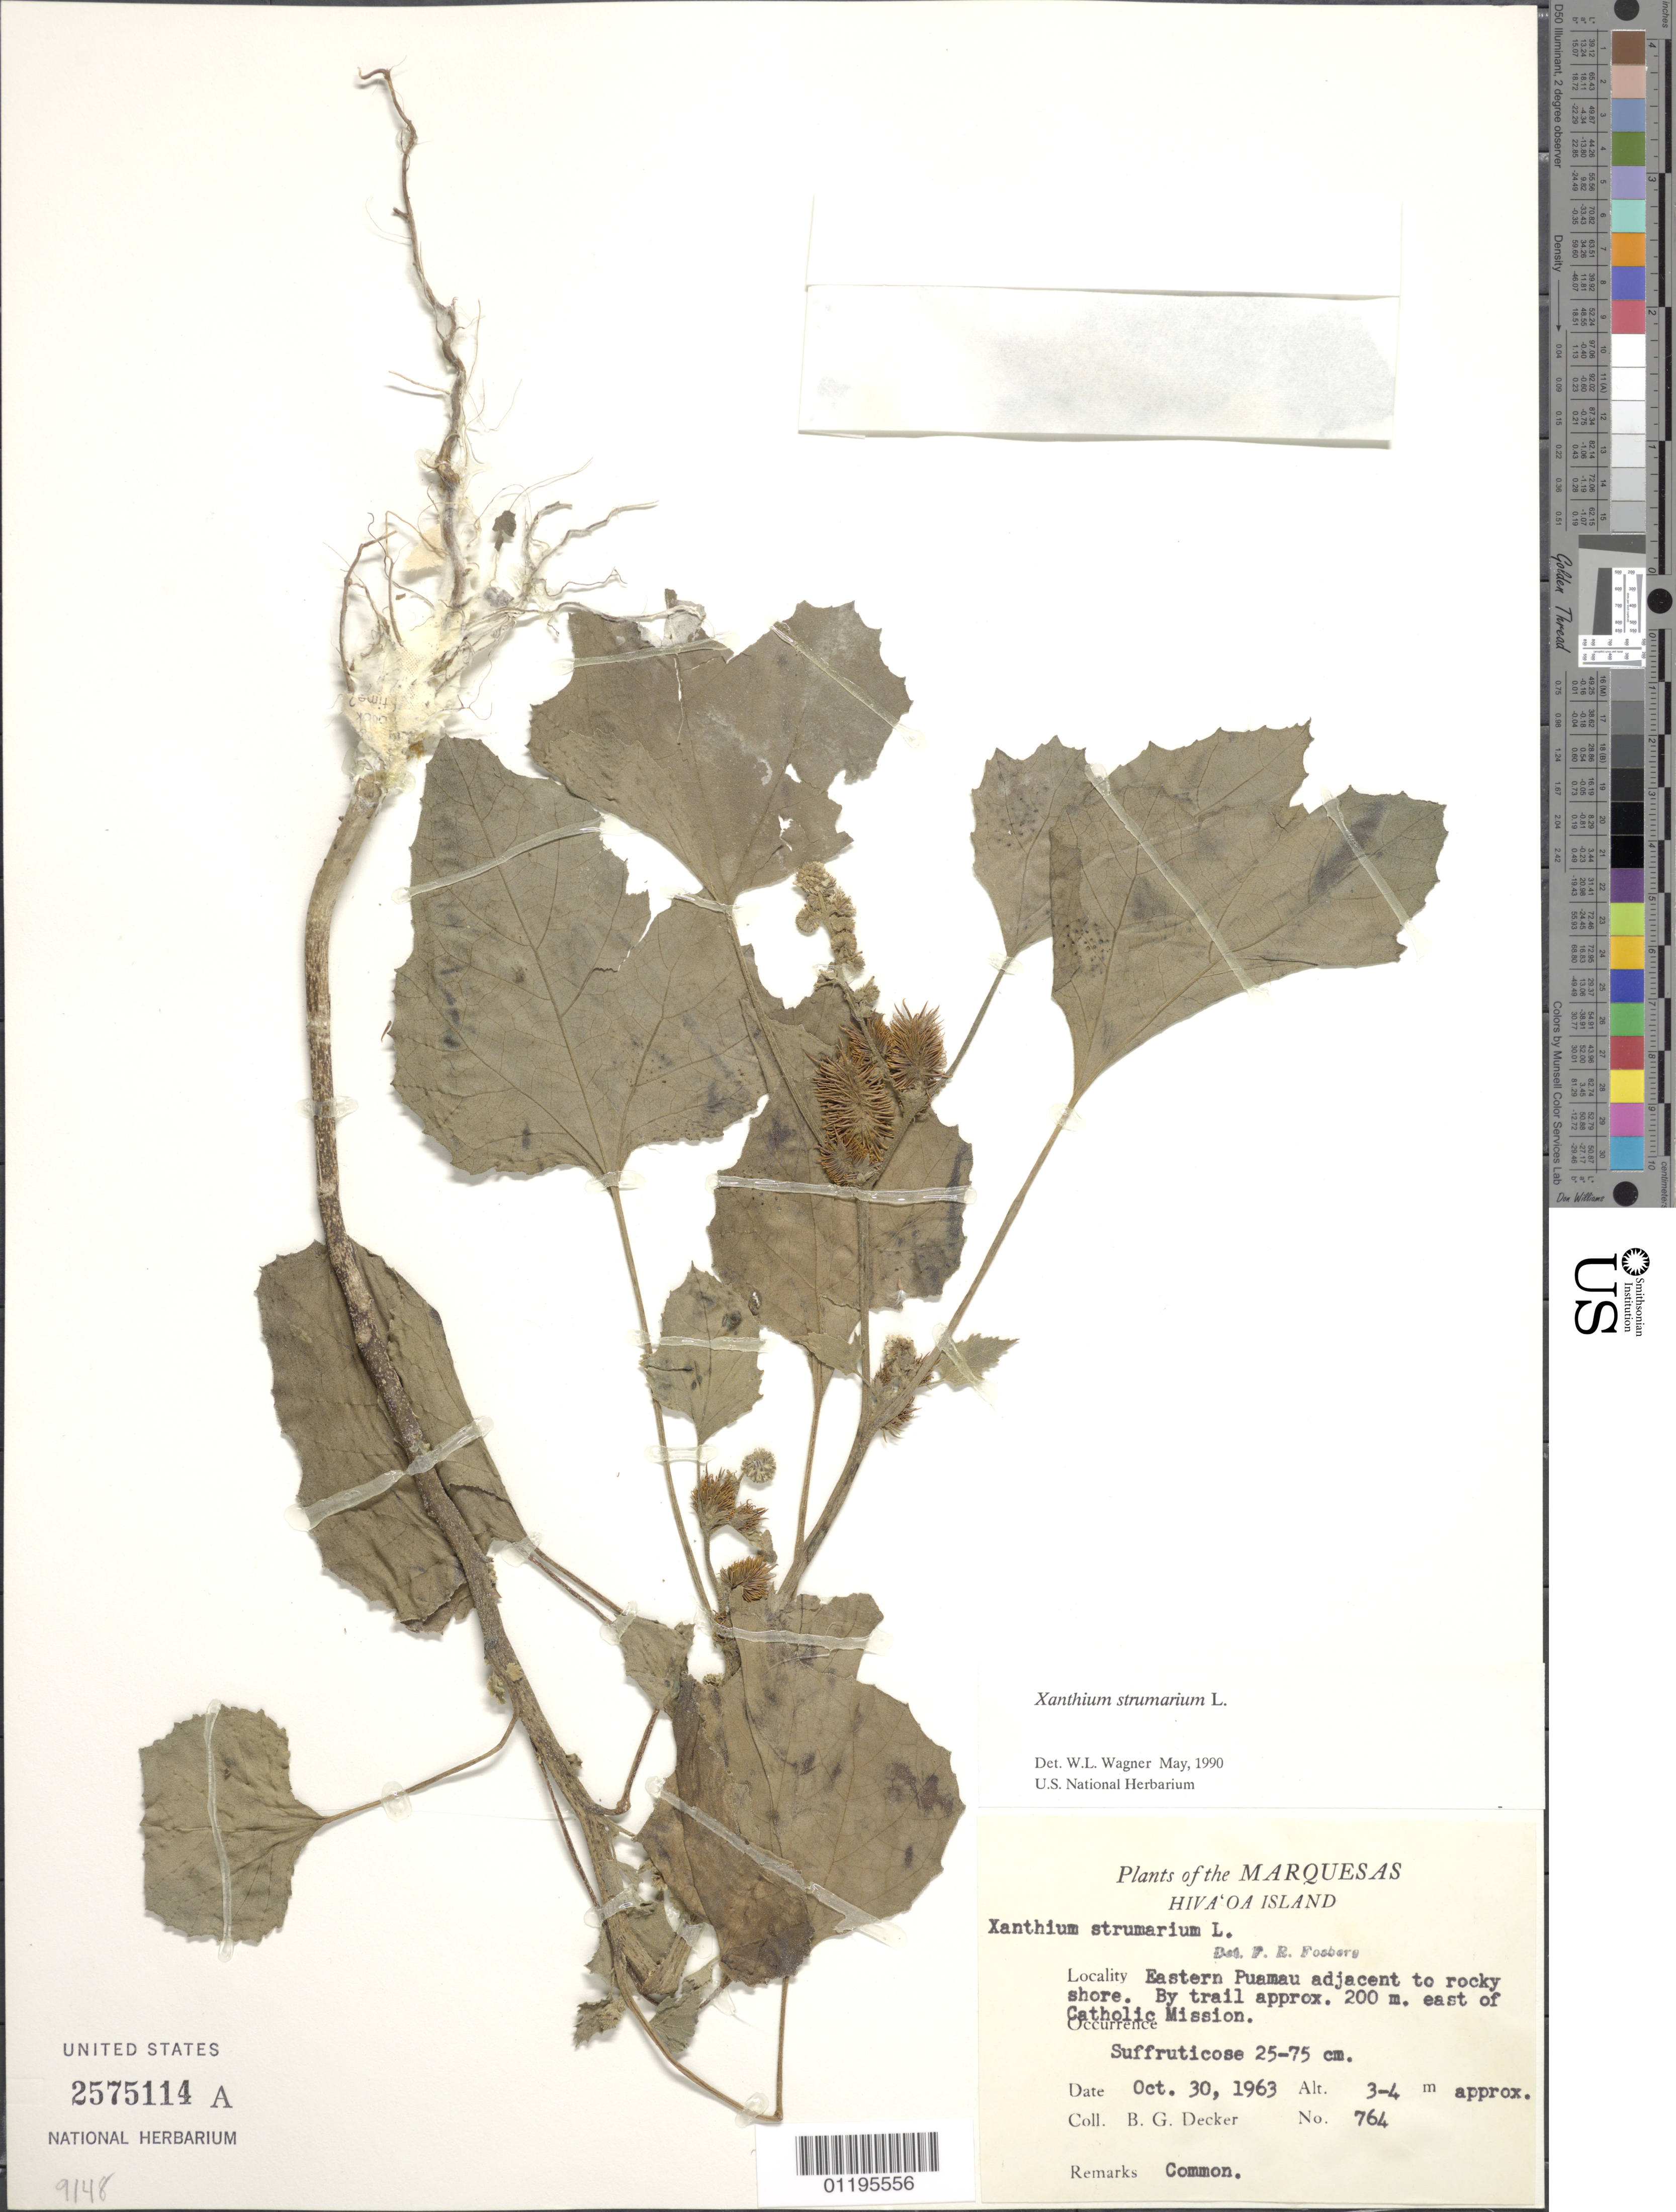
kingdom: Plantae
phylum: Tracheophyta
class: Magnoliopsida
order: Asterales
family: Asteraceae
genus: Xanthium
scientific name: Xanthium strumarium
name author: L.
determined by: Lorence, David H., (PTBG), National Tropical Botanical Garden (UNITED STATES)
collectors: B. G. Decker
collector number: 764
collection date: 1963-10-30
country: French Polynesia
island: Hiva Oa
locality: E Puamau adjacent to rocky shore, by trail approx. 200 m E of Catholic Mission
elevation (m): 3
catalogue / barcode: US 2575114A